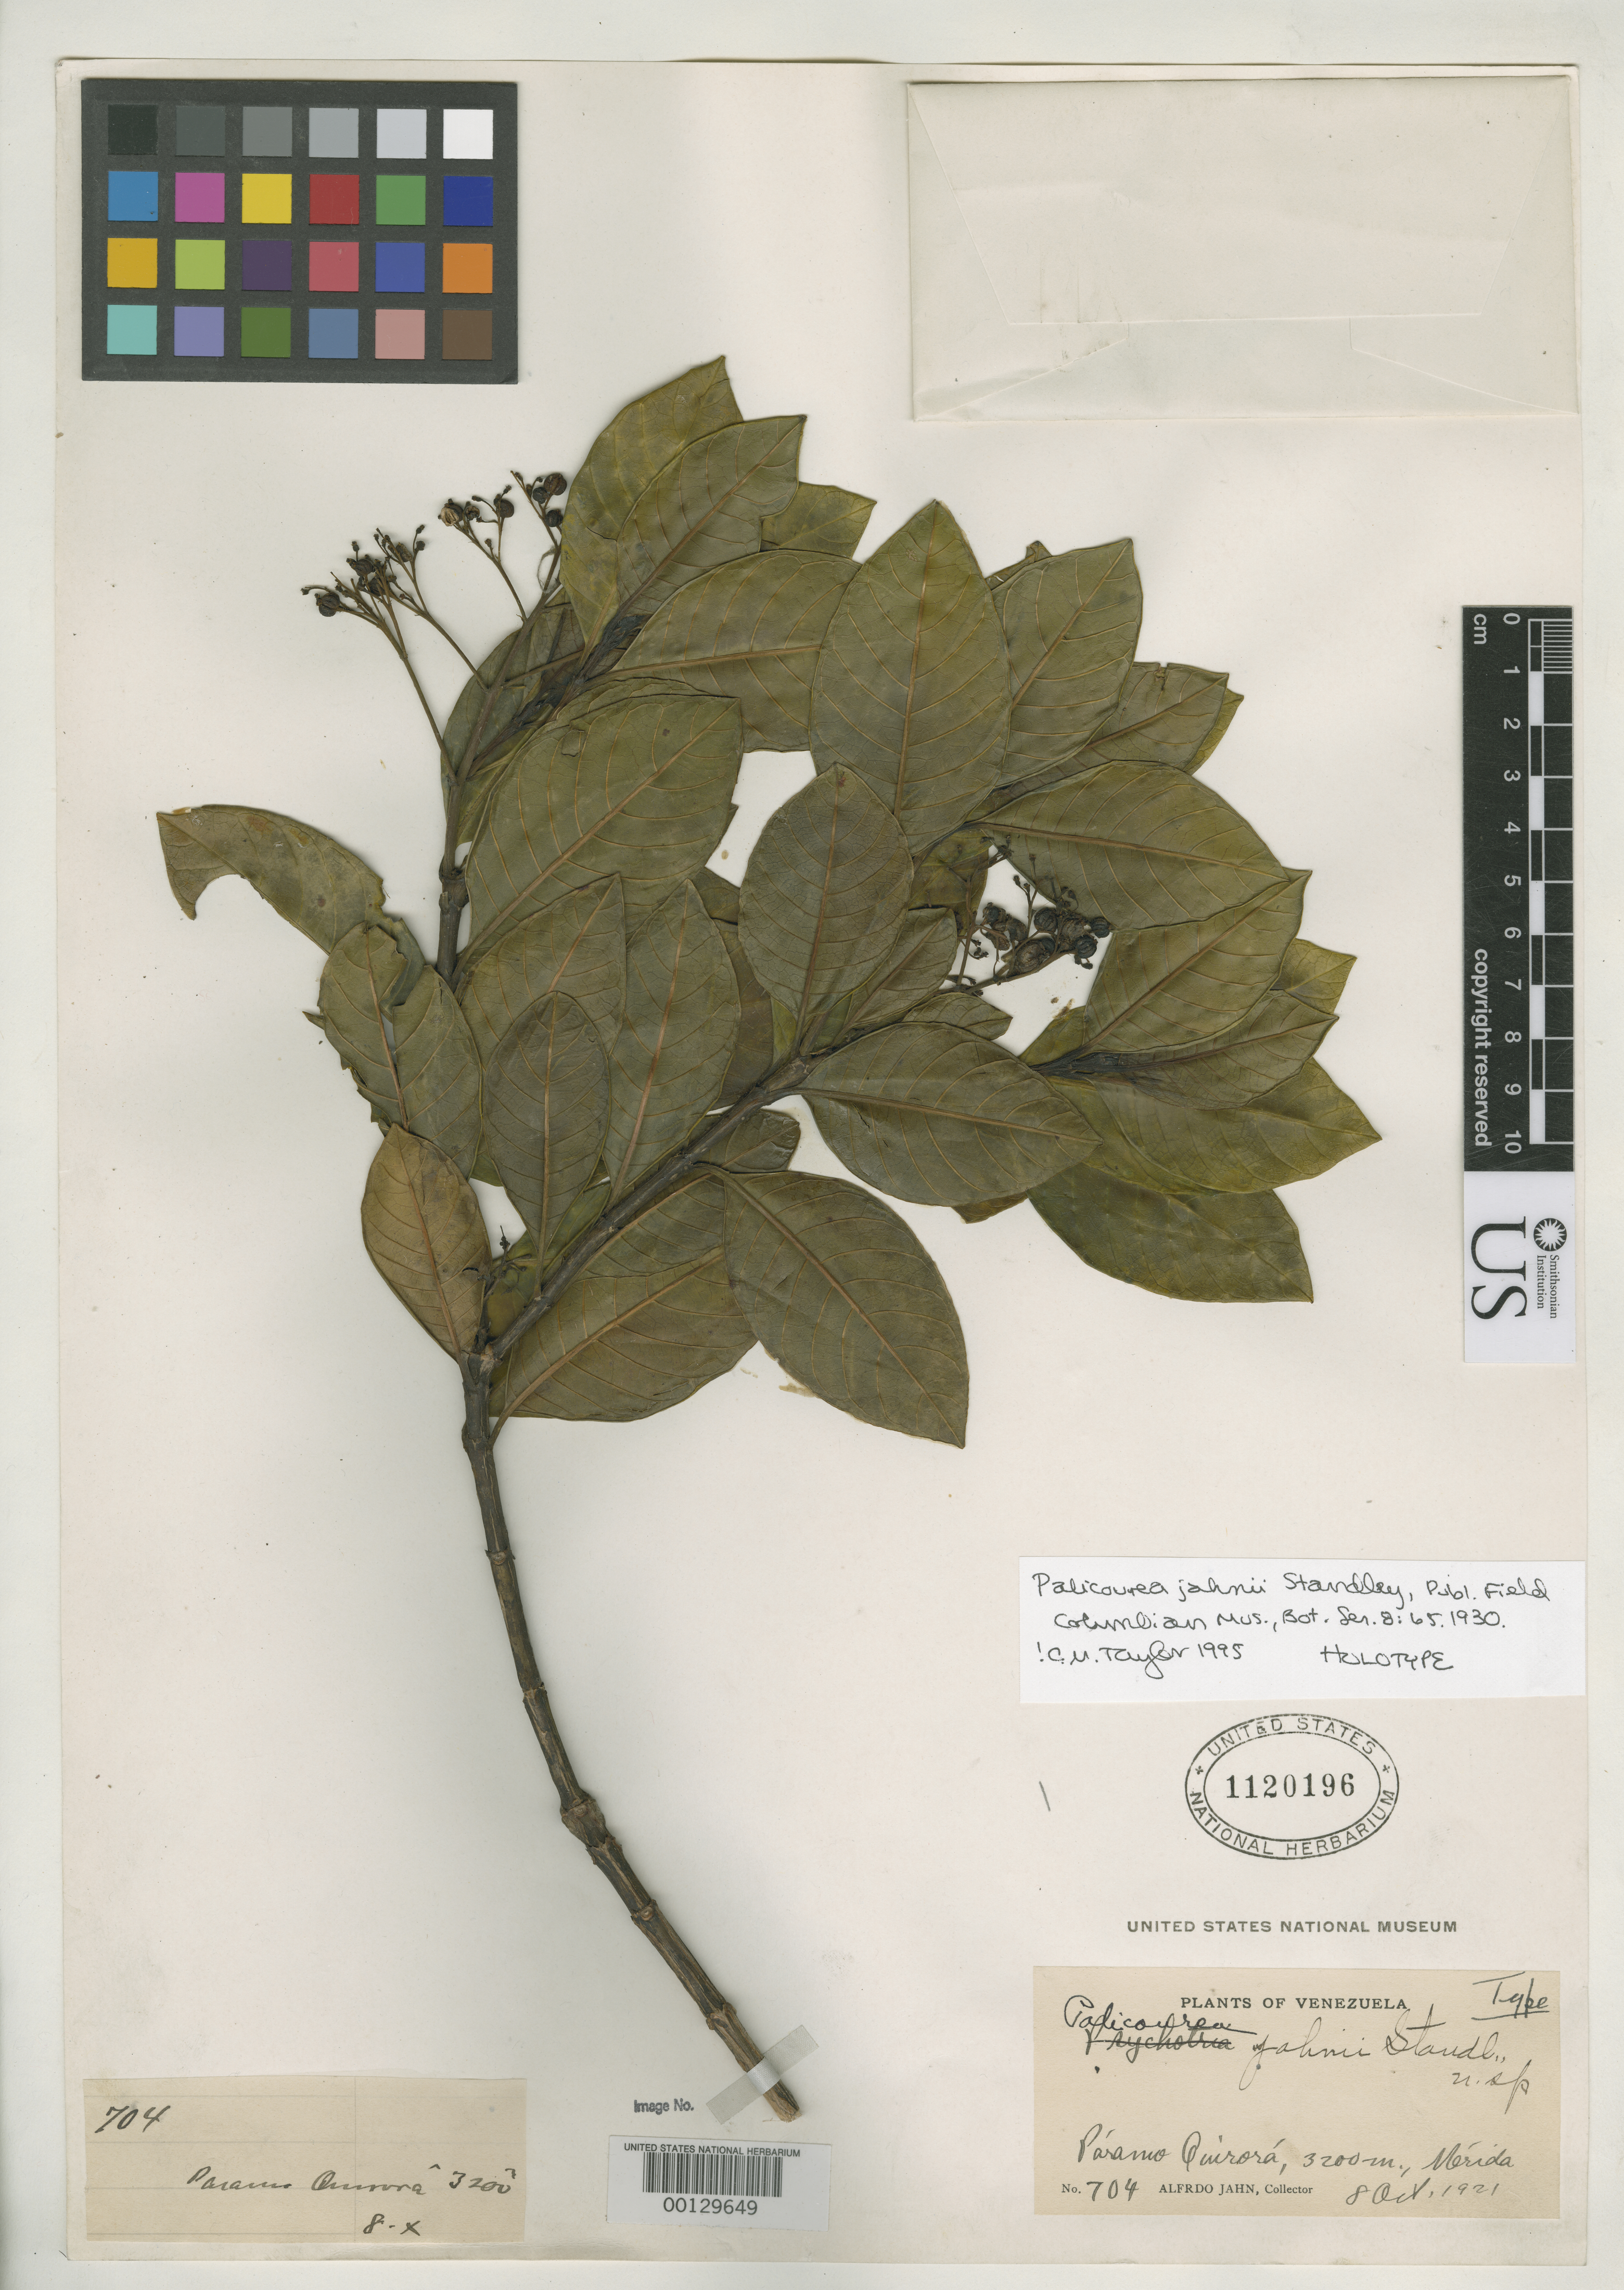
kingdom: Plantae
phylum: Tracheophyta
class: Magnoliopsida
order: Gentianales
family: Rubiaceae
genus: Palicourea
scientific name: Palicourea jahnii Standl.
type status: Holotype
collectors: A. Jahn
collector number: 704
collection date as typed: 08 Oct 1921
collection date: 1921-10-08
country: Venezuela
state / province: Mérida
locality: Paramo Quirora.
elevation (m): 3200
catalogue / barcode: US 1120196